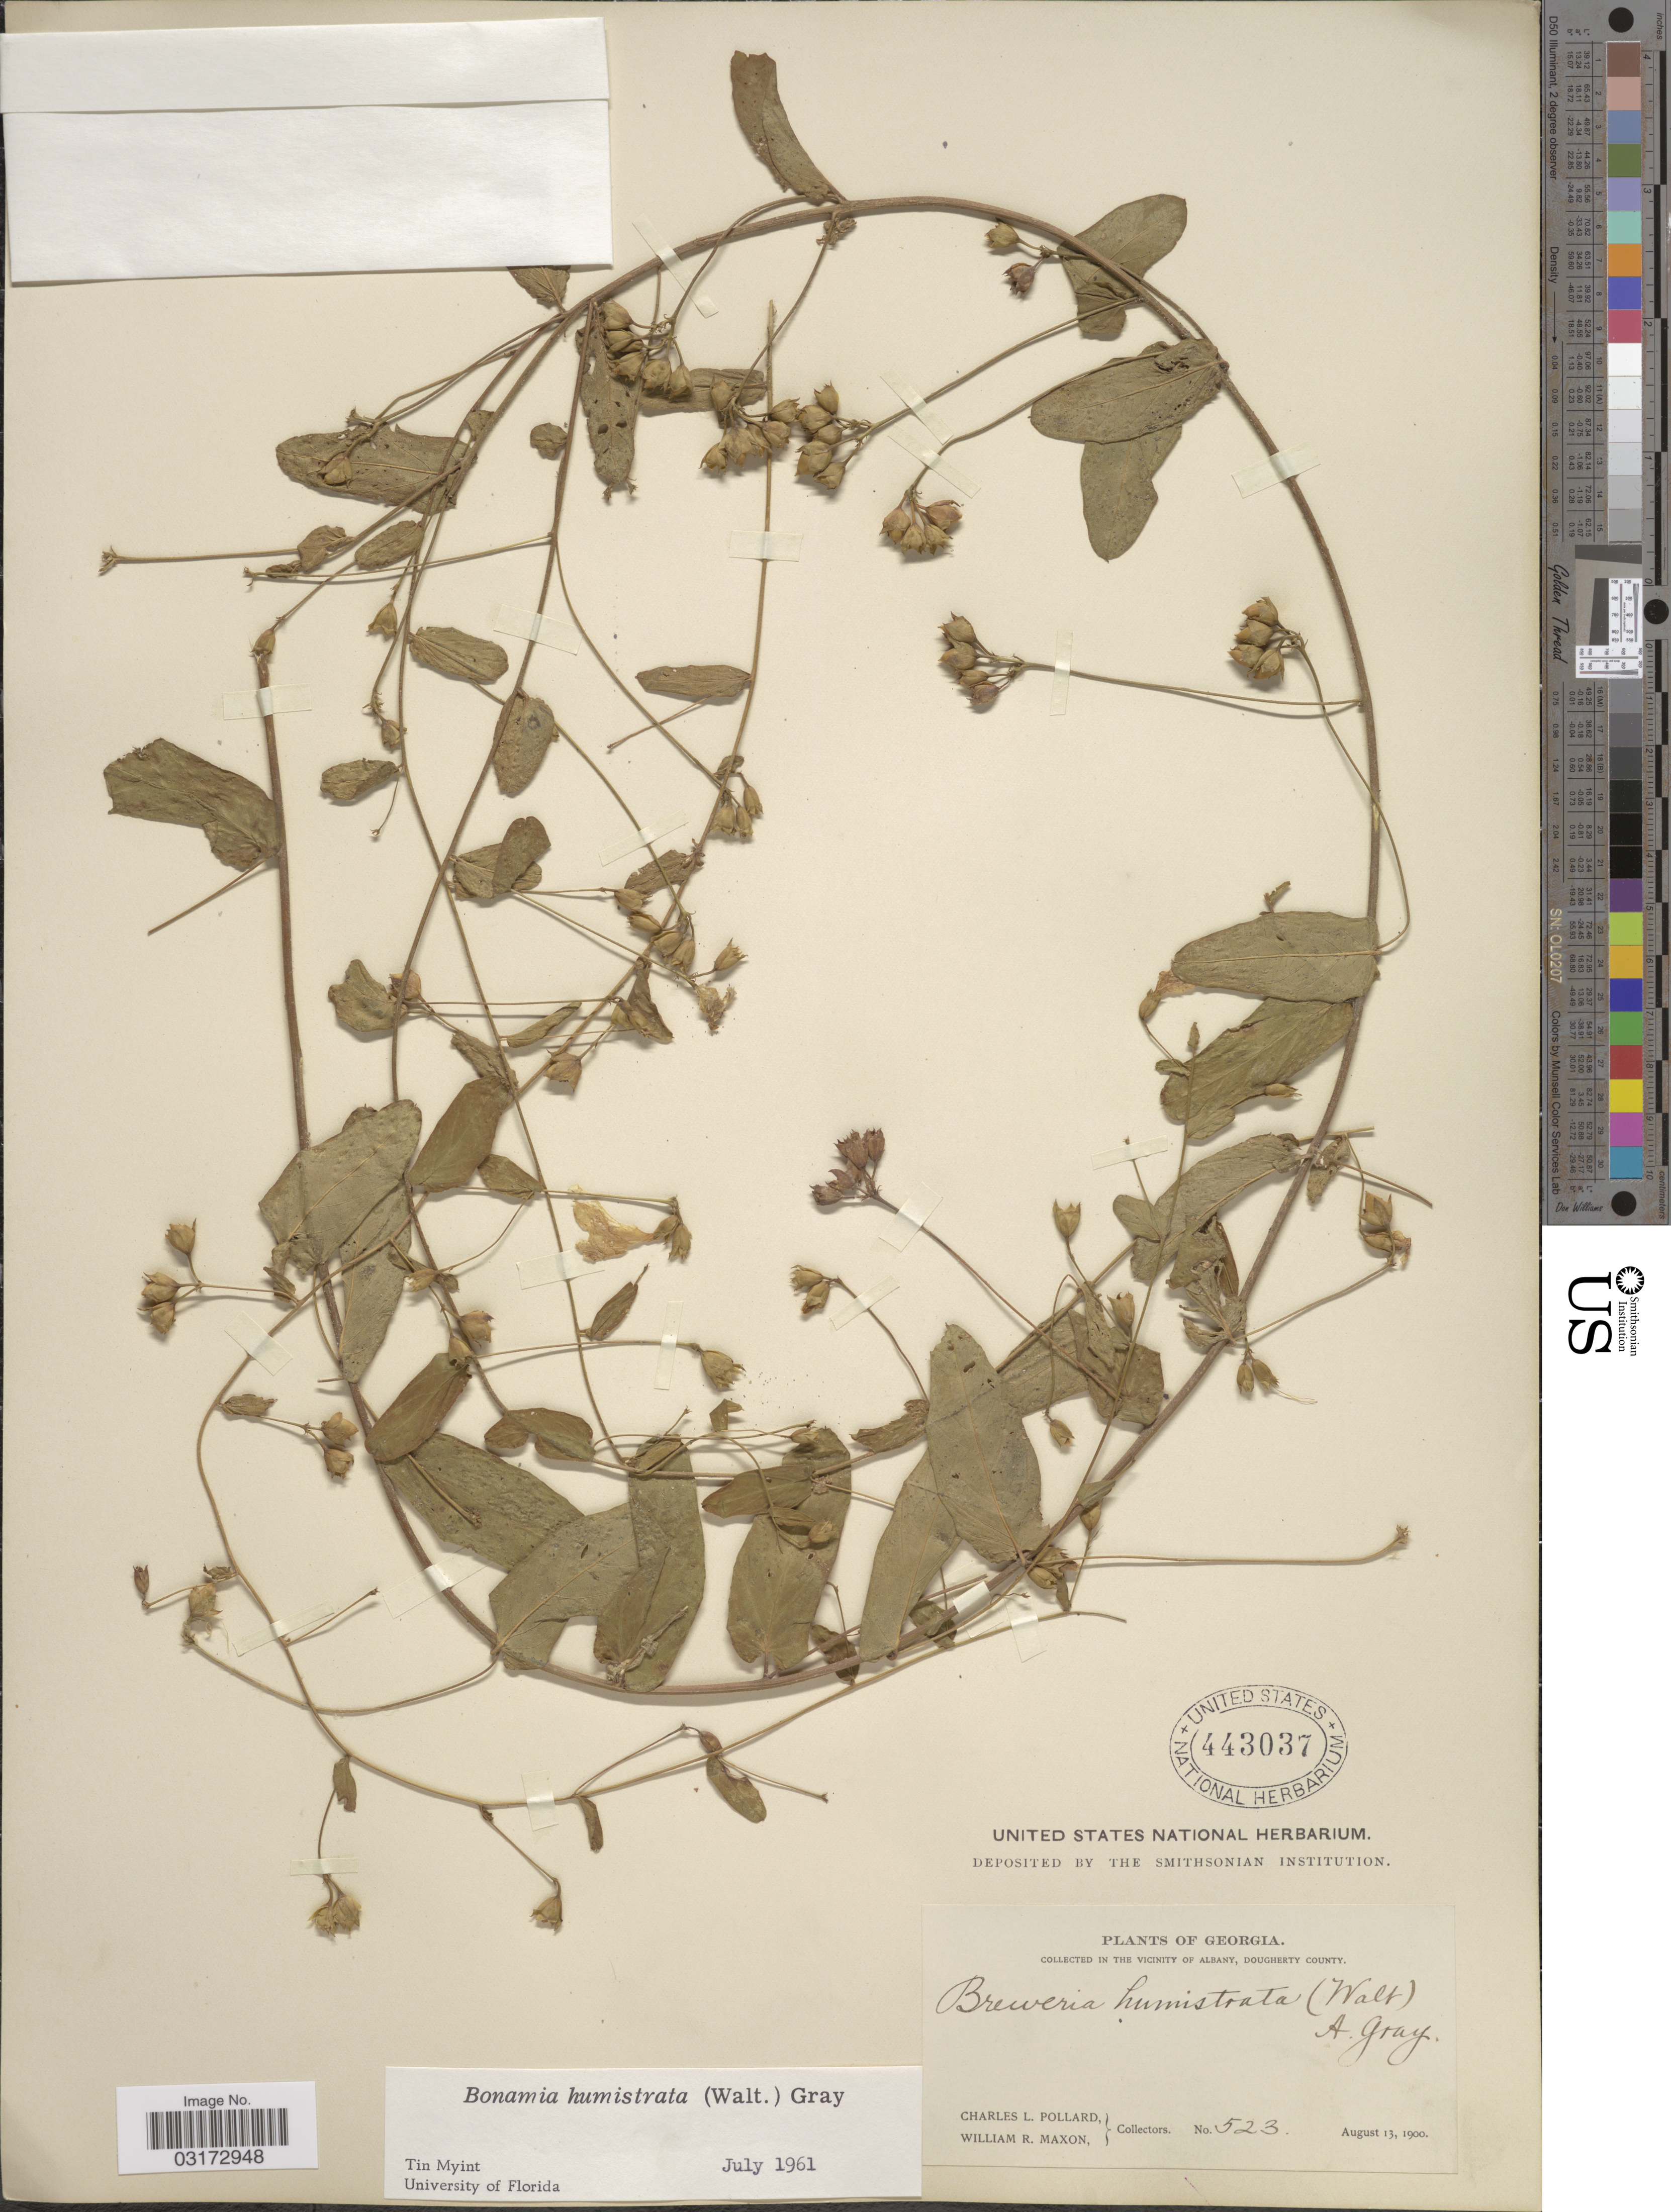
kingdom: Plantae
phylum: Tracheophyta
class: Magnoliopsida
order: Solanales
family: Convolvulaceae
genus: Stylisma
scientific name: Stylisma humistrata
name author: (Walter) Chapm.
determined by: Strong, Mark T., (BOT), Smithsonian Institution - National Museum of Natural History (UNITED STATES)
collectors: C. L. Pollard & W. R. Maxon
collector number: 523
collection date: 1900-08-13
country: United States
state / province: Georgia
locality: In the vicinity of Albany, Dougherty County.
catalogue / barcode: US 443037